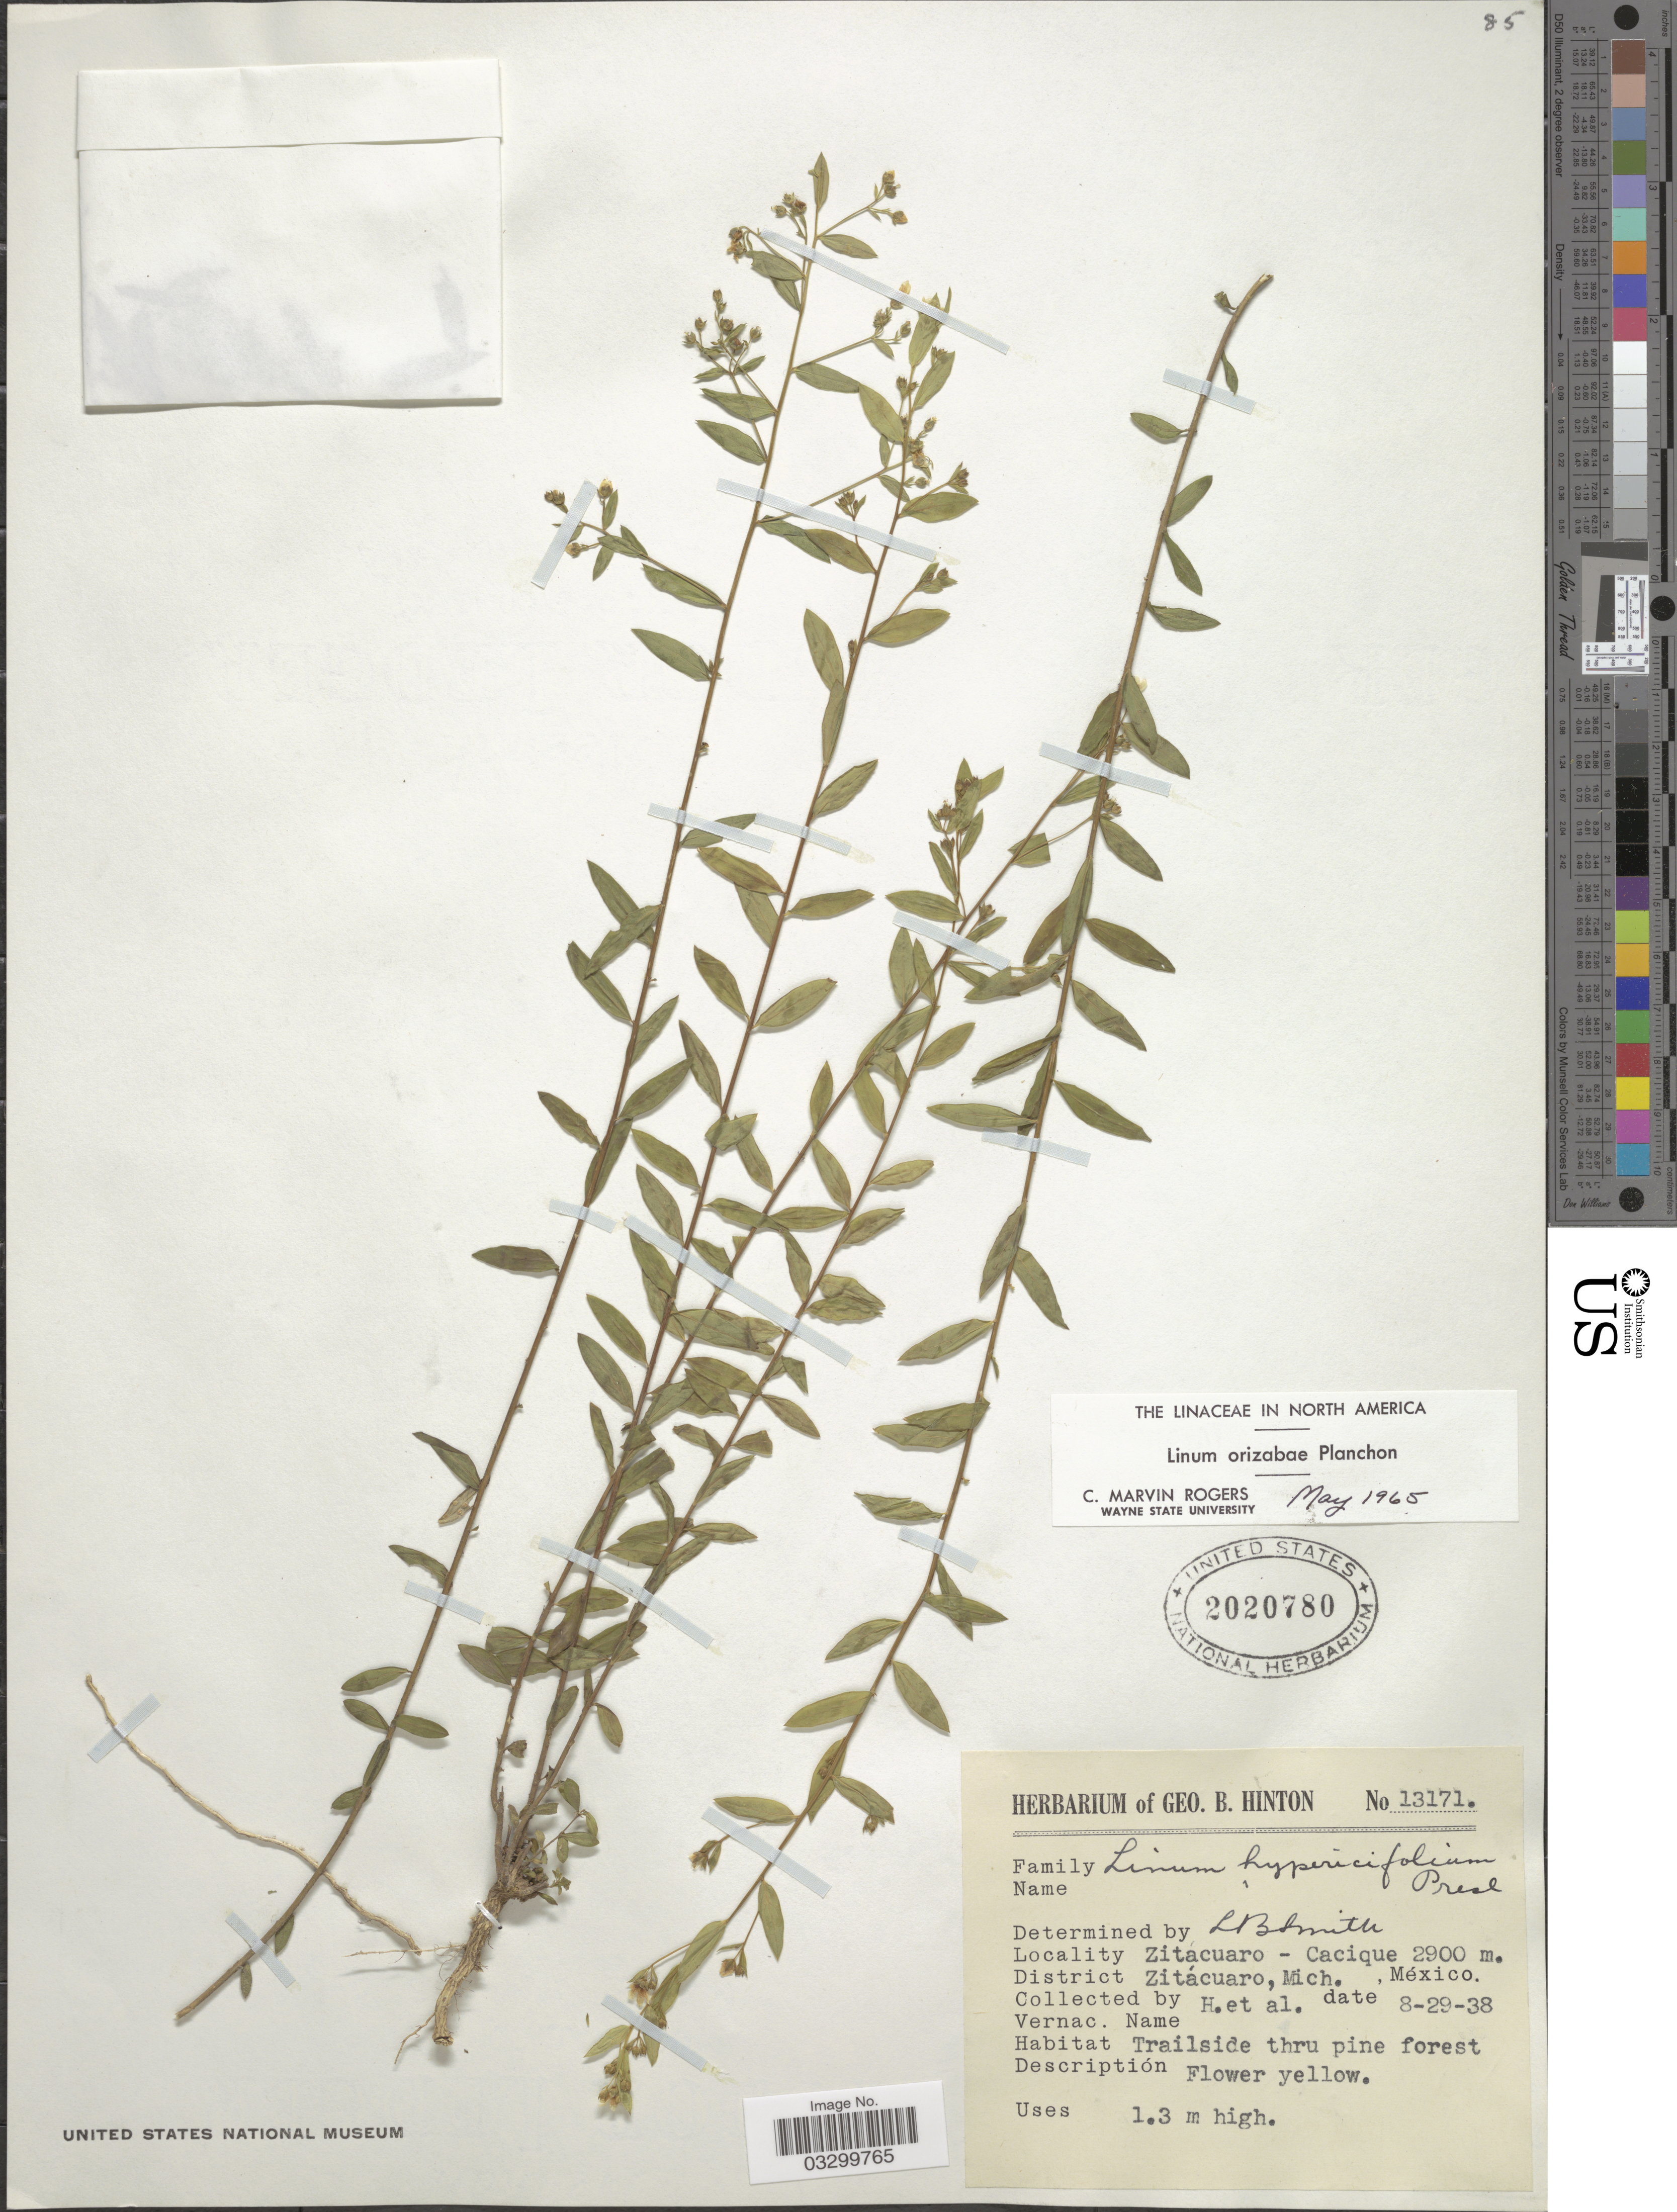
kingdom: Plantae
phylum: Tracheophyta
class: Magnoliopsida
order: Malpighiales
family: Linaceae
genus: Linum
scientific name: Linum orizabae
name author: Planch.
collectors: G. B. Hinton & et al.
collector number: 13171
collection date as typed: Transcribed d/m/y: 29/8/38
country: Mexico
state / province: Michoacán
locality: Zitacuaro - Cacique, District Zitácuaro.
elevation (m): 2900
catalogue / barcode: US 2020780